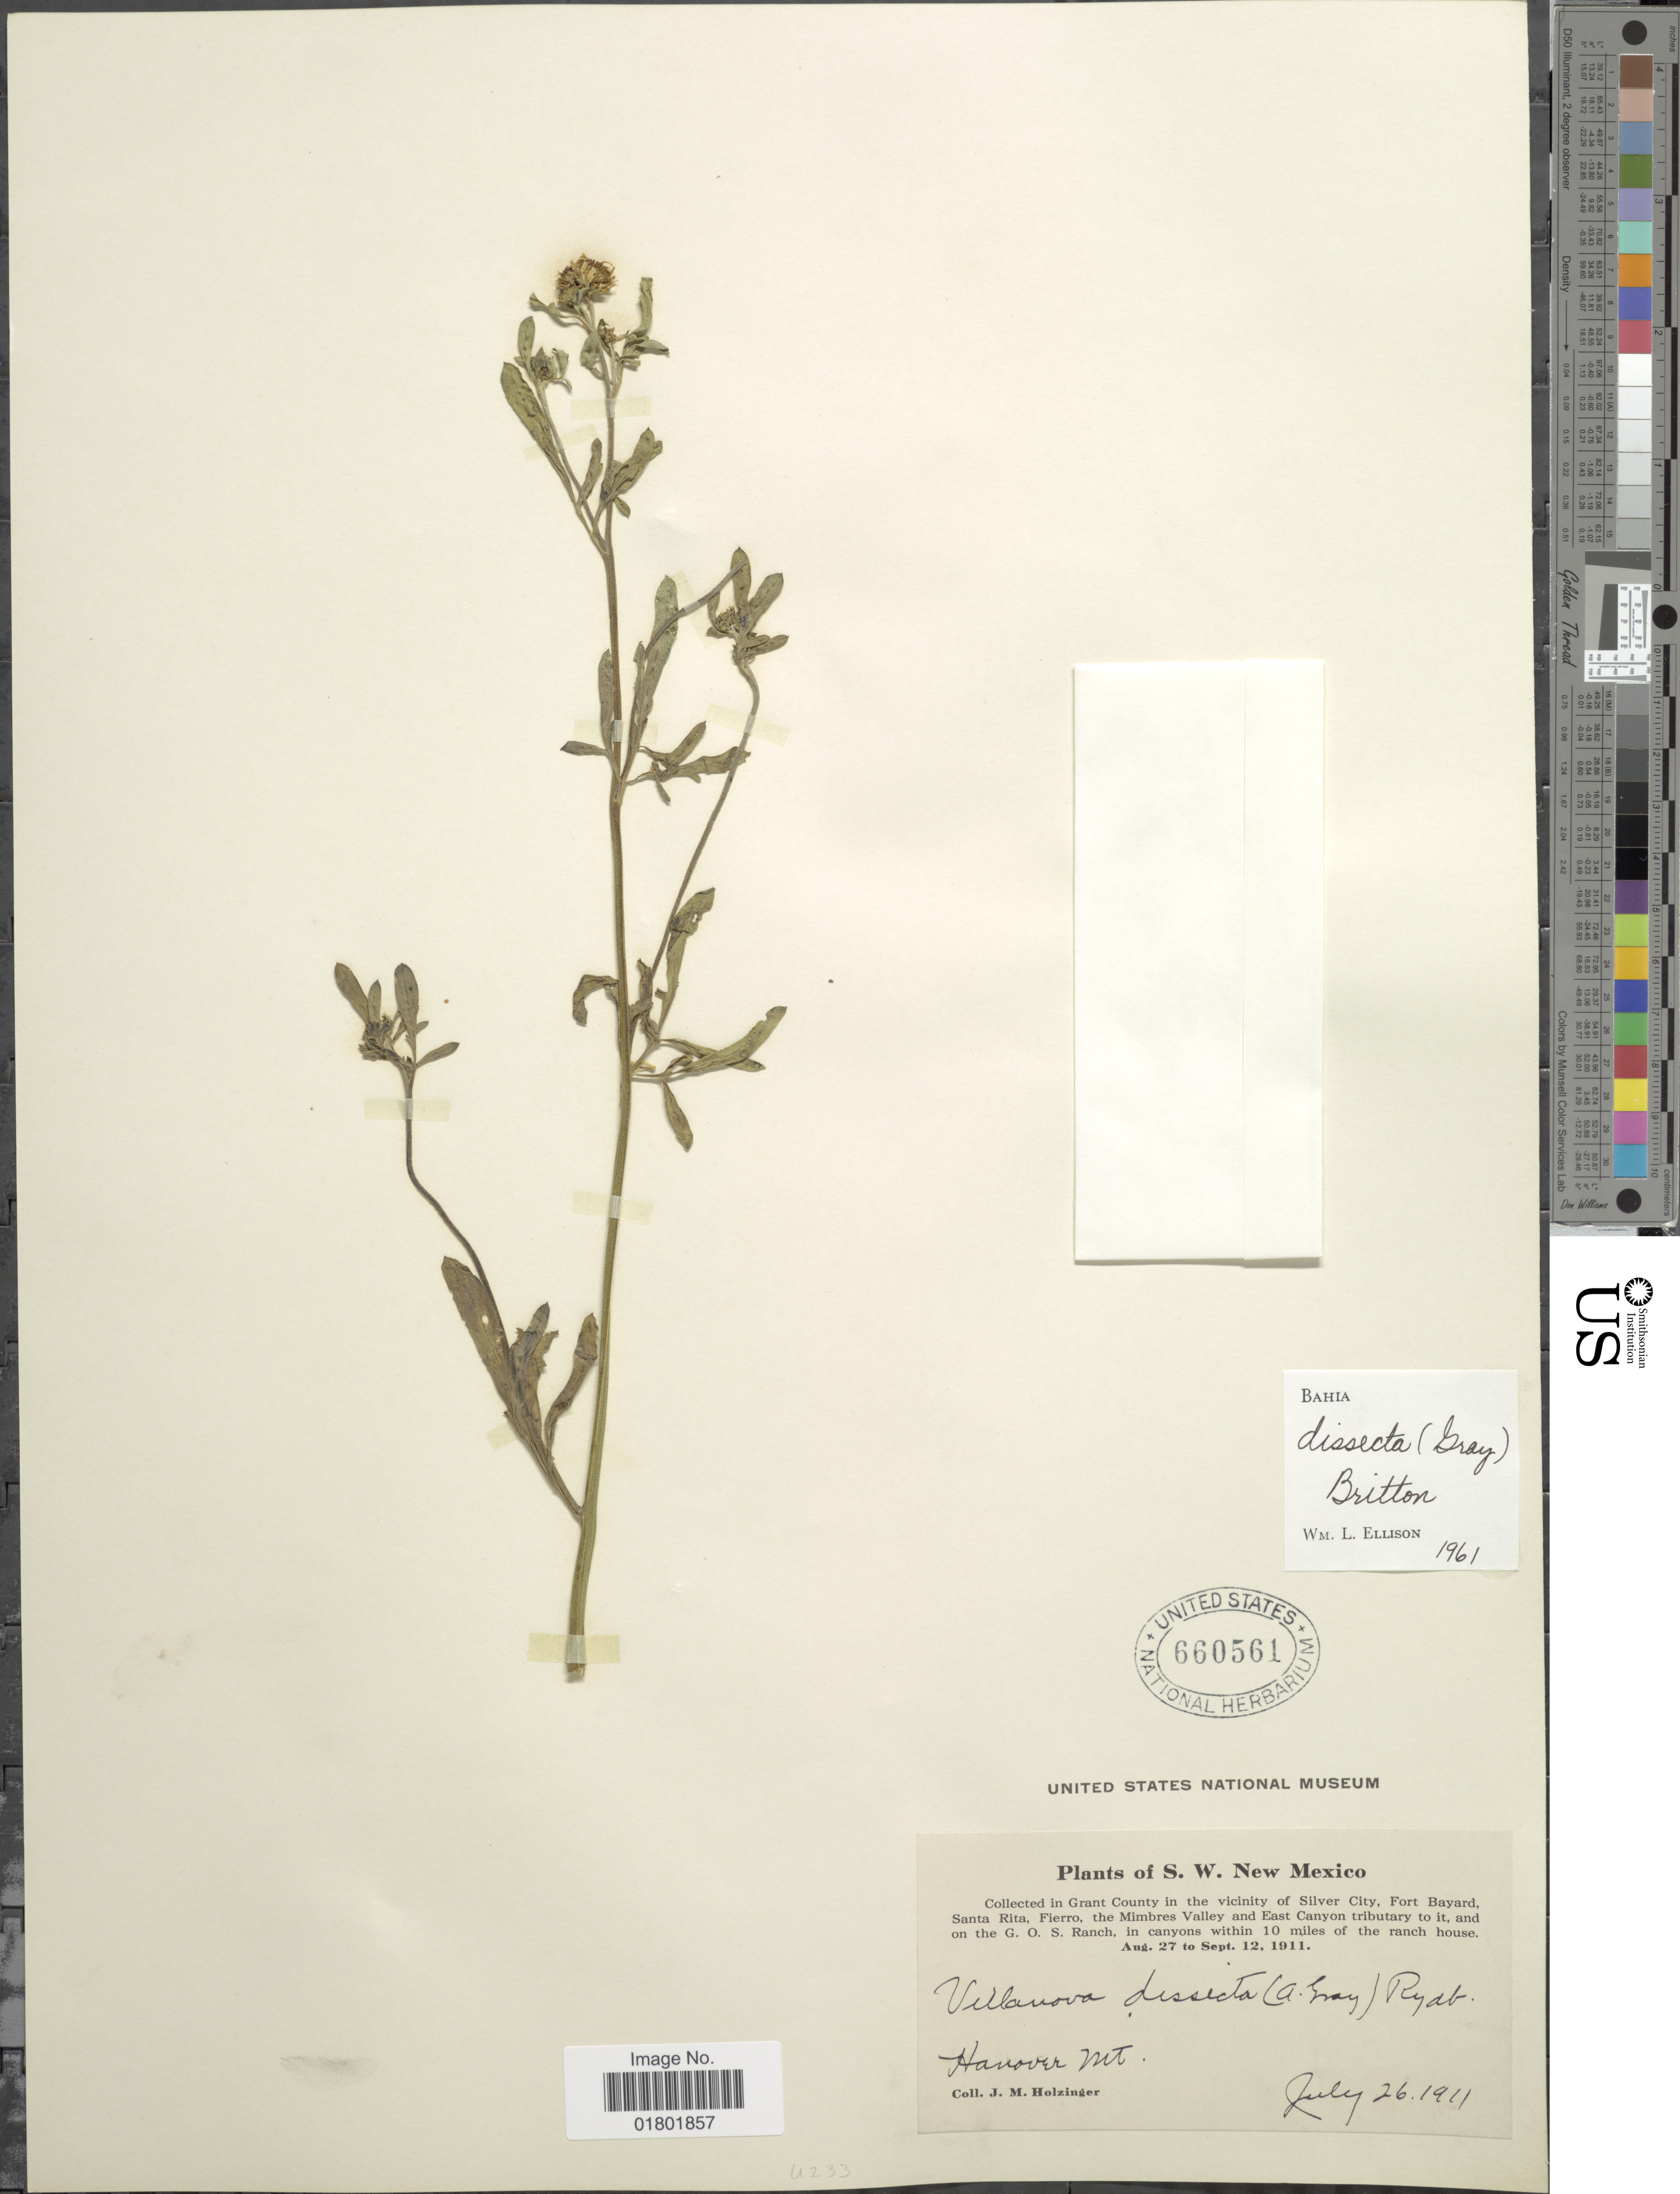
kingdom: Plantae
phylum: Tracheophyta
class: Magnoliopsida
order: Asterales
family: Asteraceae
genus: Bahia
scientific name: Bahia dissecta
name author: (A. Gray) Britton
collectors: J. M. Holzinger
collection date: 1911-07-26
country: United States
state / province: New Mexico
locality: S. W. New Mexico, Grant County in the vicinity of Silver City, Fort Bayard, Santa Rita, Fierro, the Mimbres Valley and East Canyon tributary to it, and on the G. O. S. Ranch, in canyons within 10 miles of the ranch house, Hanover mt.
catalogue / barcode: US 660561